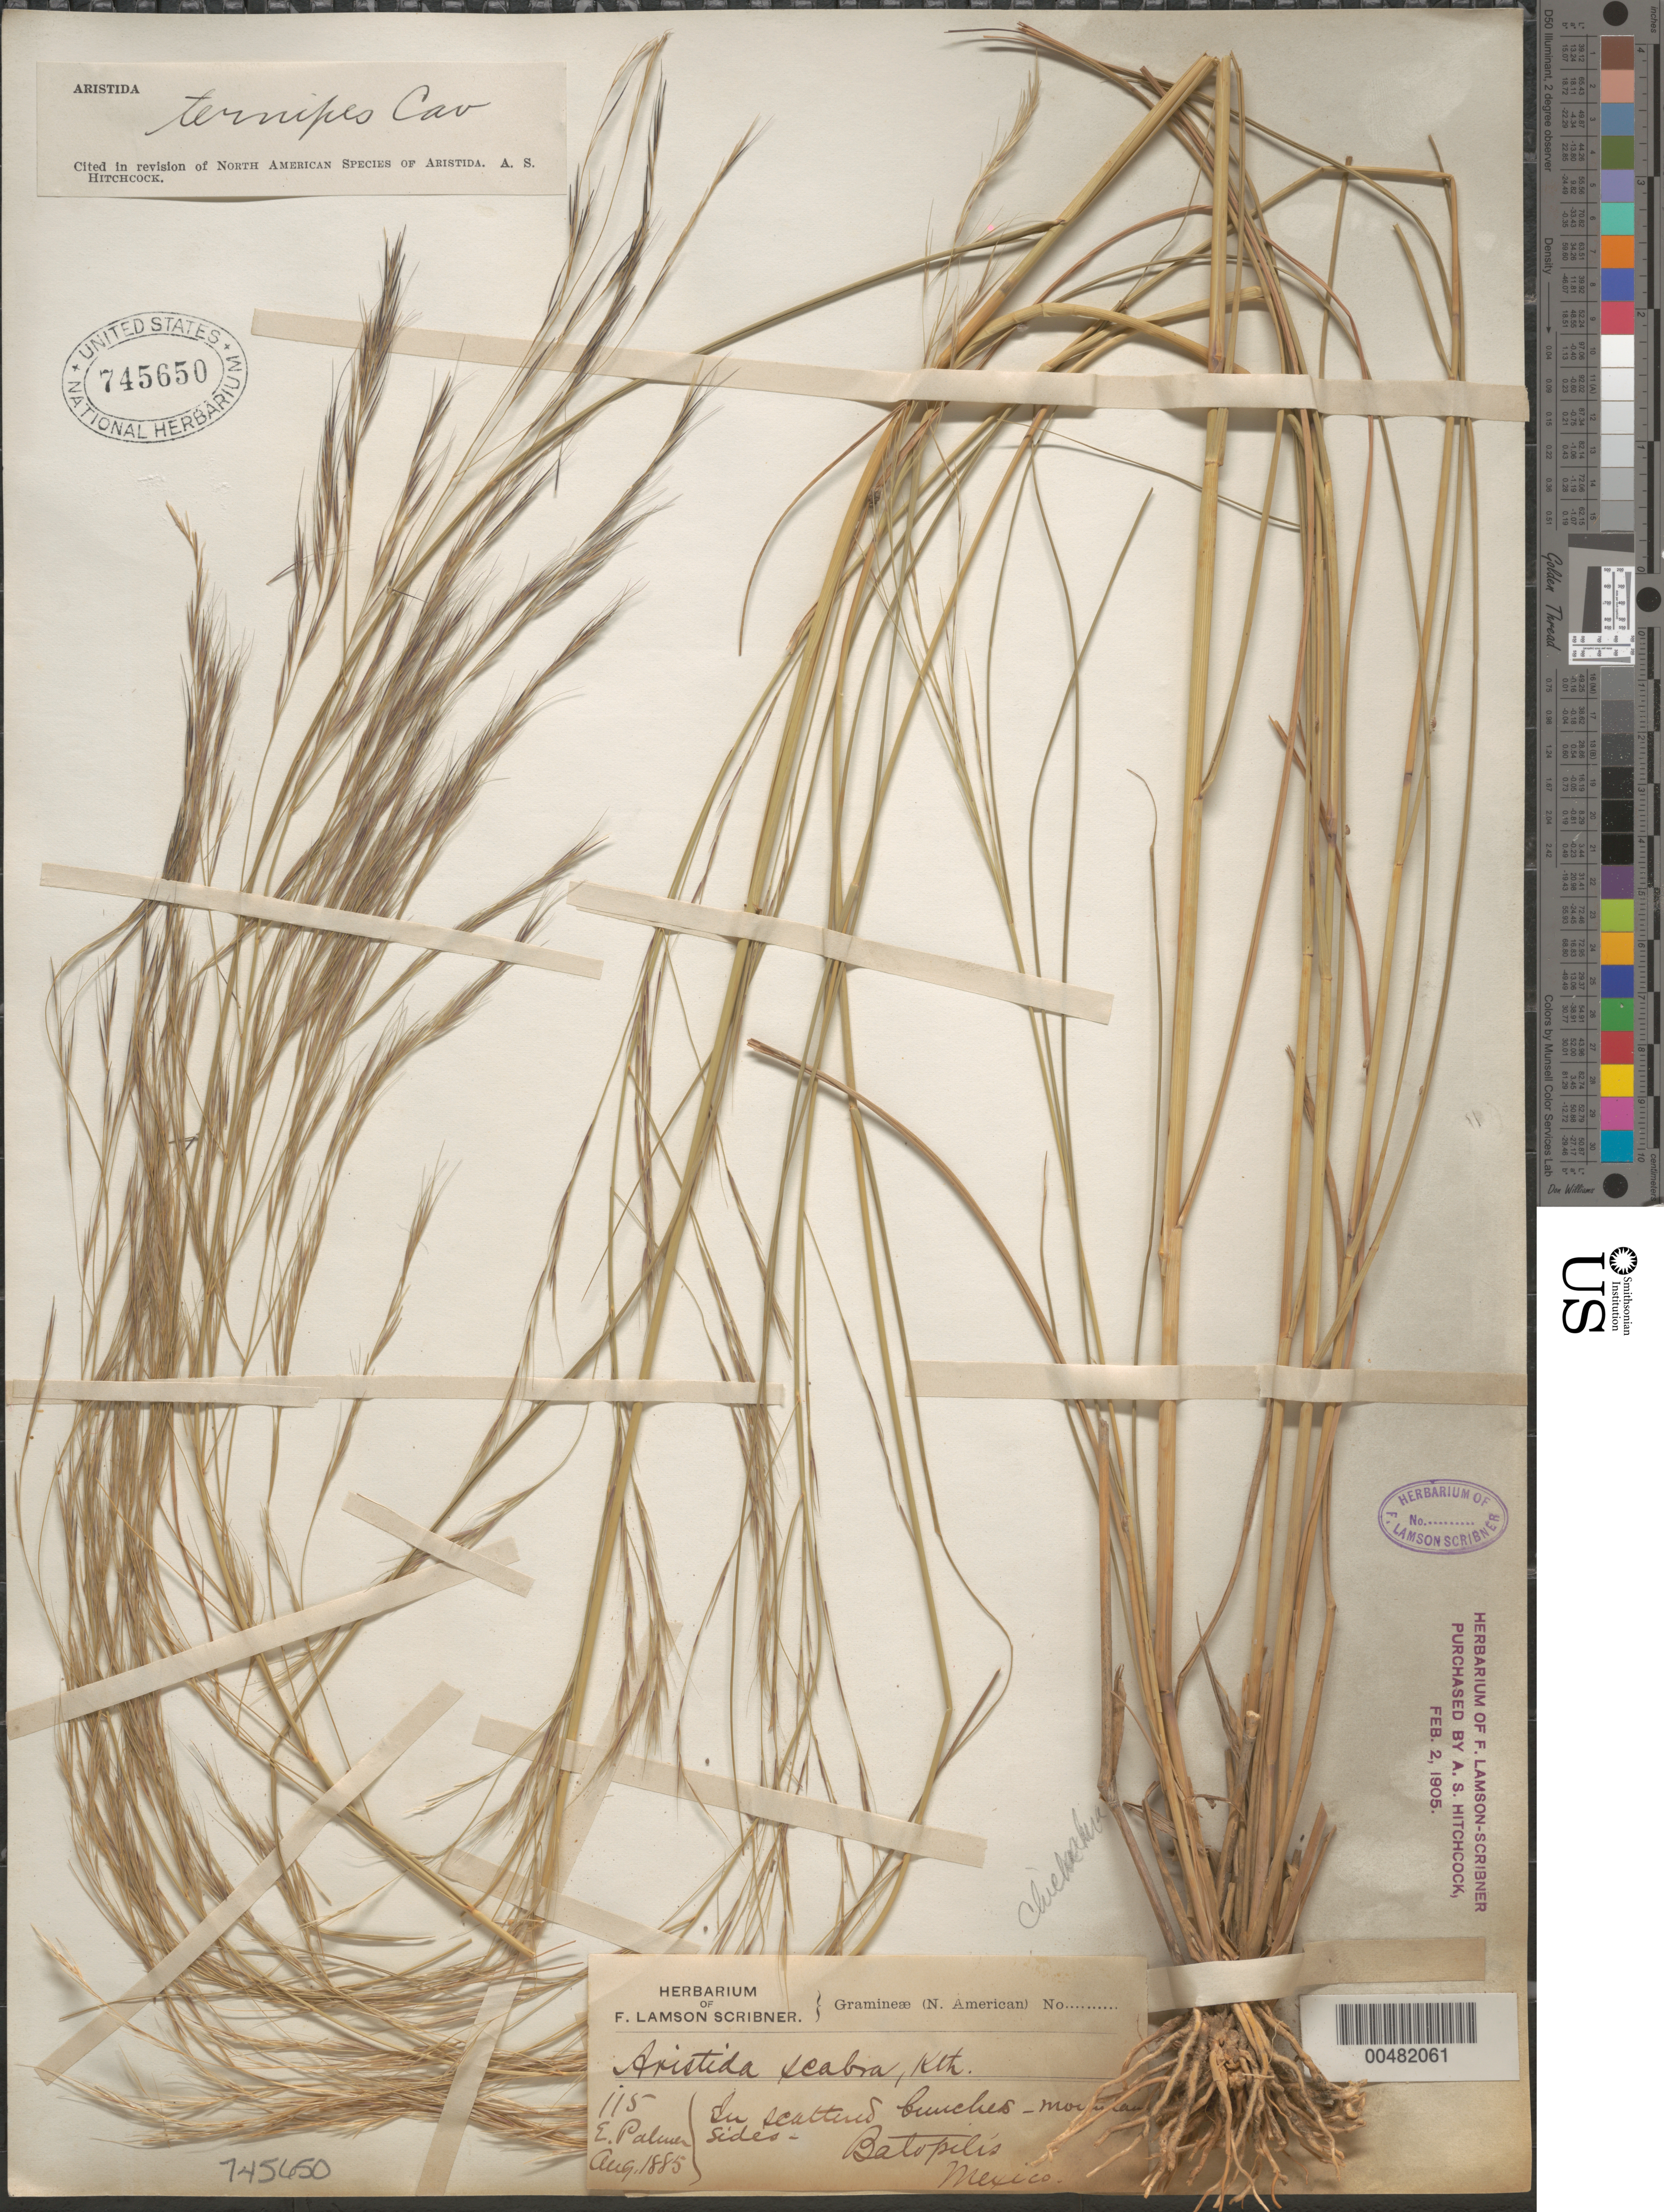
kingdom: Plantae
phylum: Tracheophyta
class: Liliopsida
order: Poales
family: Poaceae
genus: Aristida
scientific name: Aristida ternipes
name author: Cav.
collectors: E. Palmer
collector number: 115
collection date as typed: Aug 1885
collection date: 1885-08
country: Mexico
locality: Batopelis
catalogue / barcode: US 745650